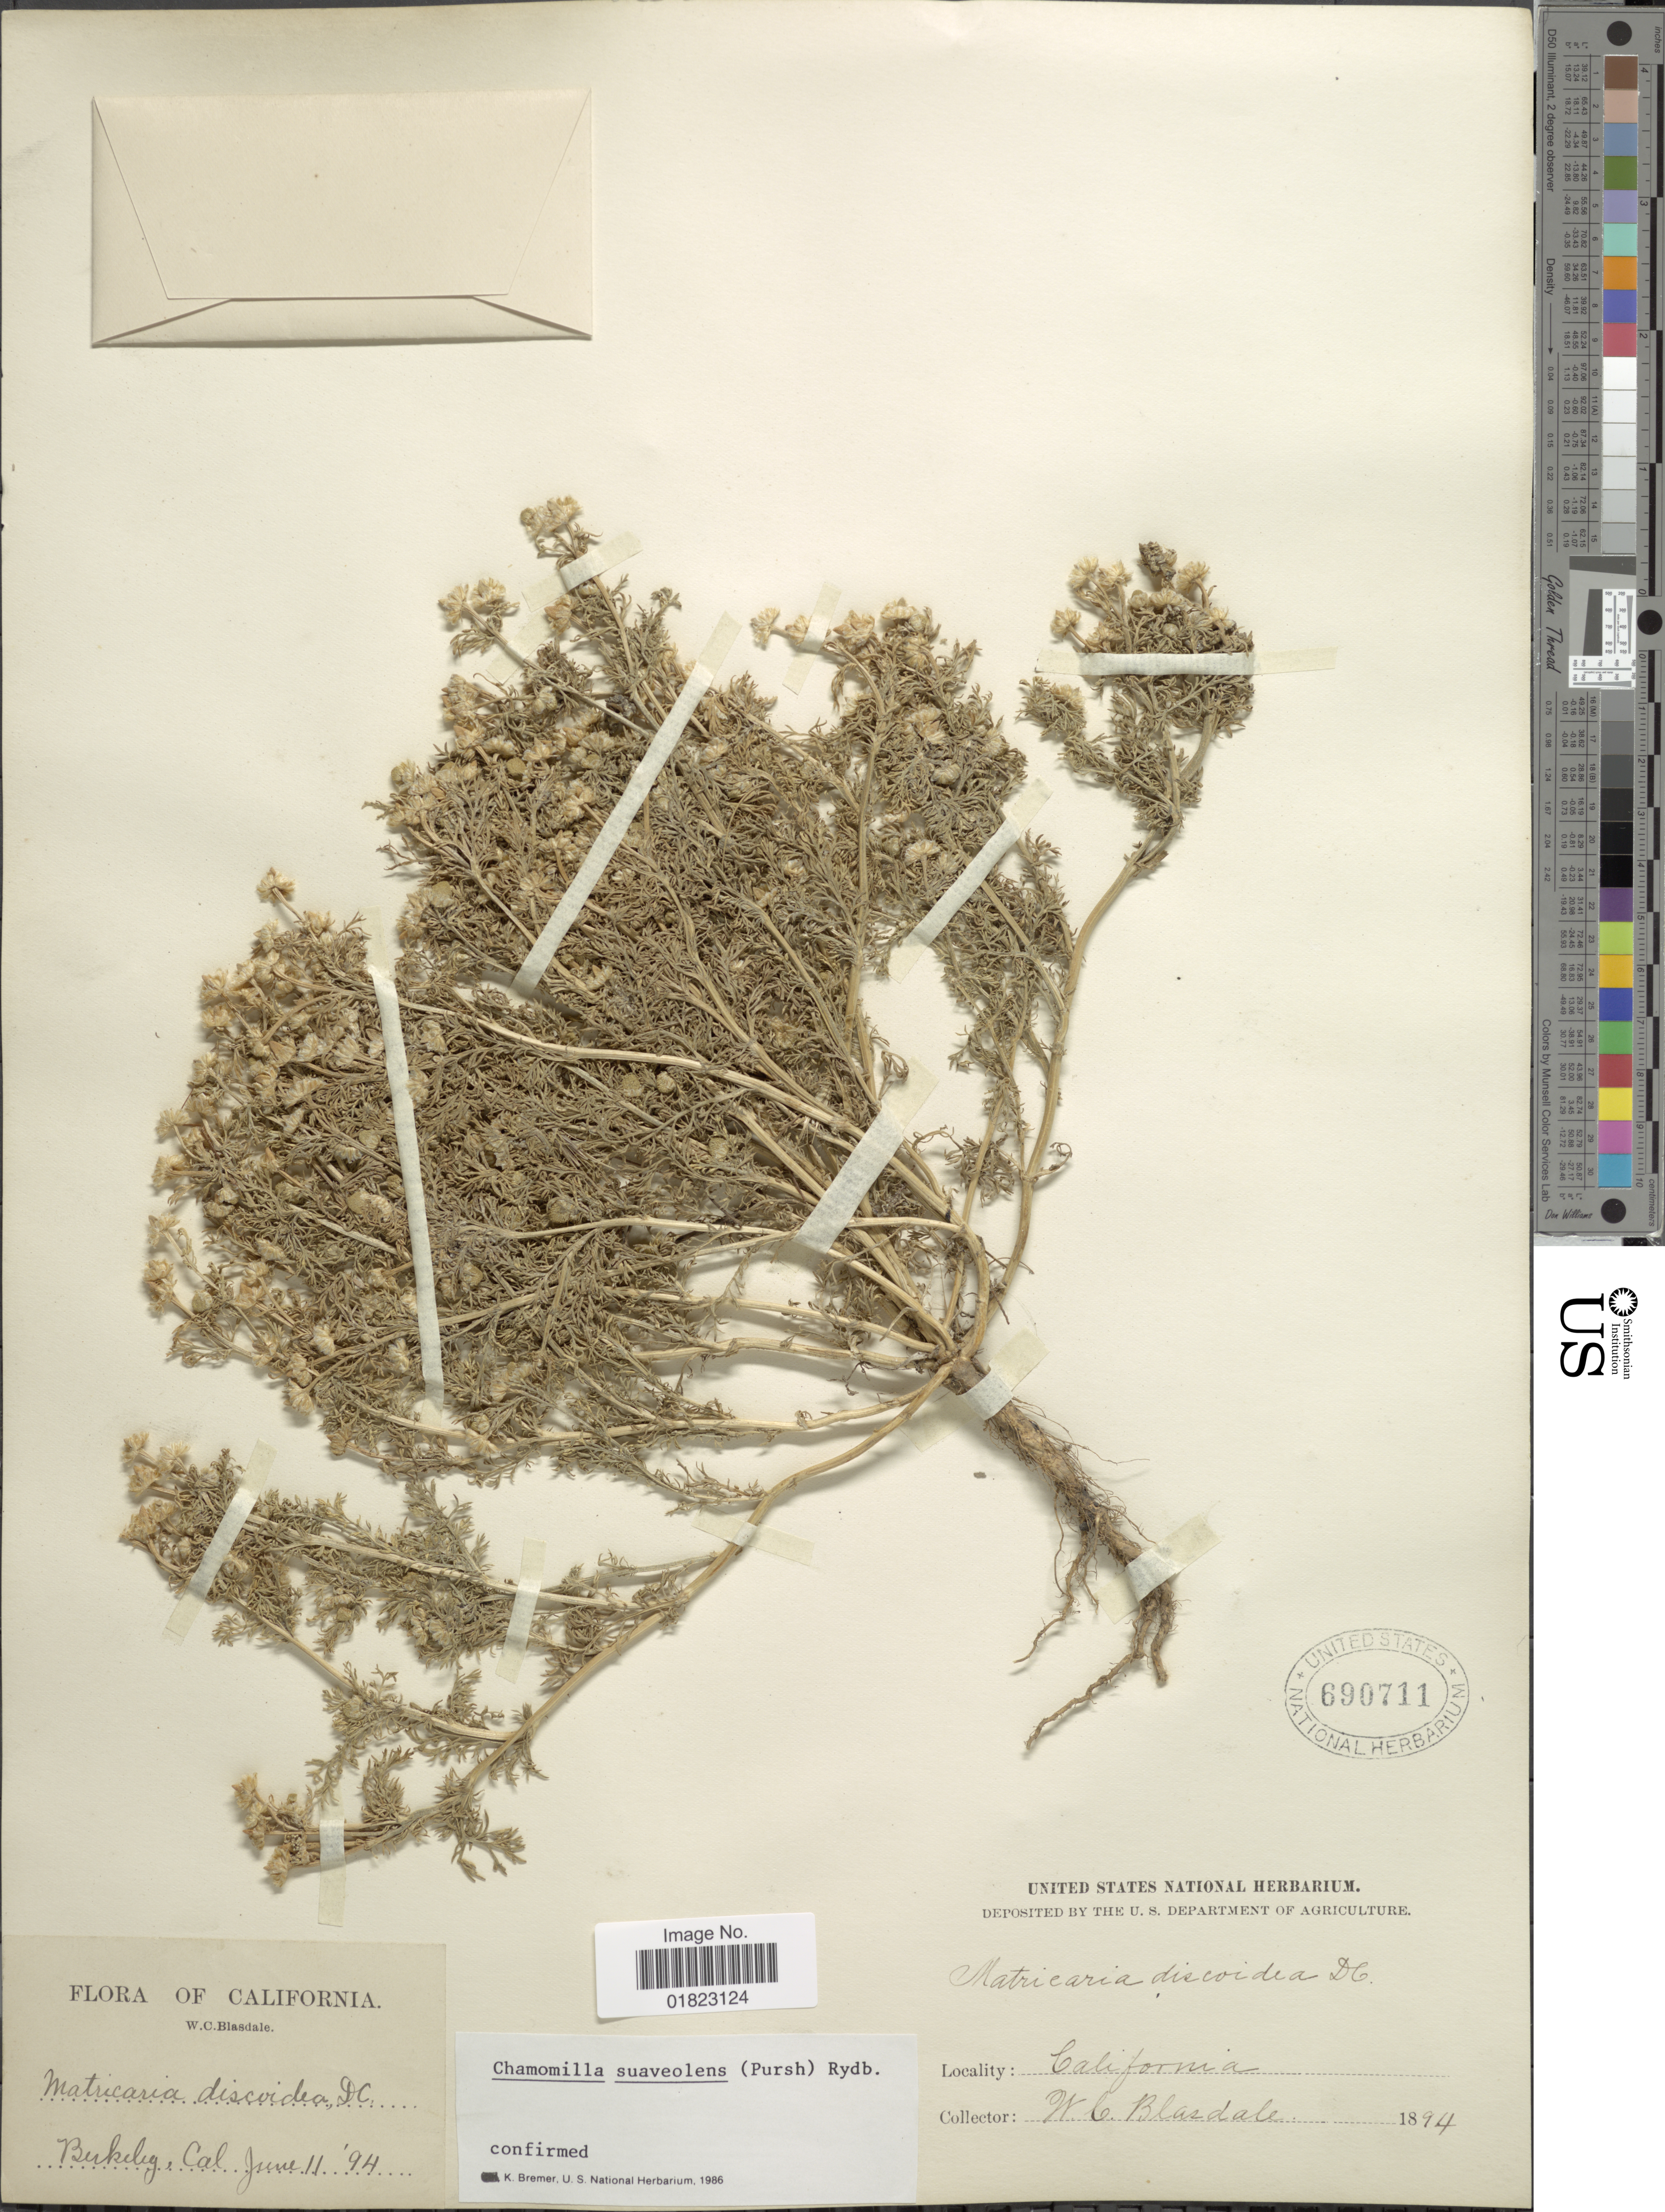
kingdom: Plantae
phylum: Tracheophyta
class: Magnoliopsida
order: Asterales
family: Asteraceae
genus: Matricaria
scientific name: Matricaria matricarioides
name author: (Less.) Porter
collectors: W. Blasdale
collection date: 1894-06-11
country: United States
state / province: California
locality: California. Bukeley. Cal.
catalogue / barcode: US 690711